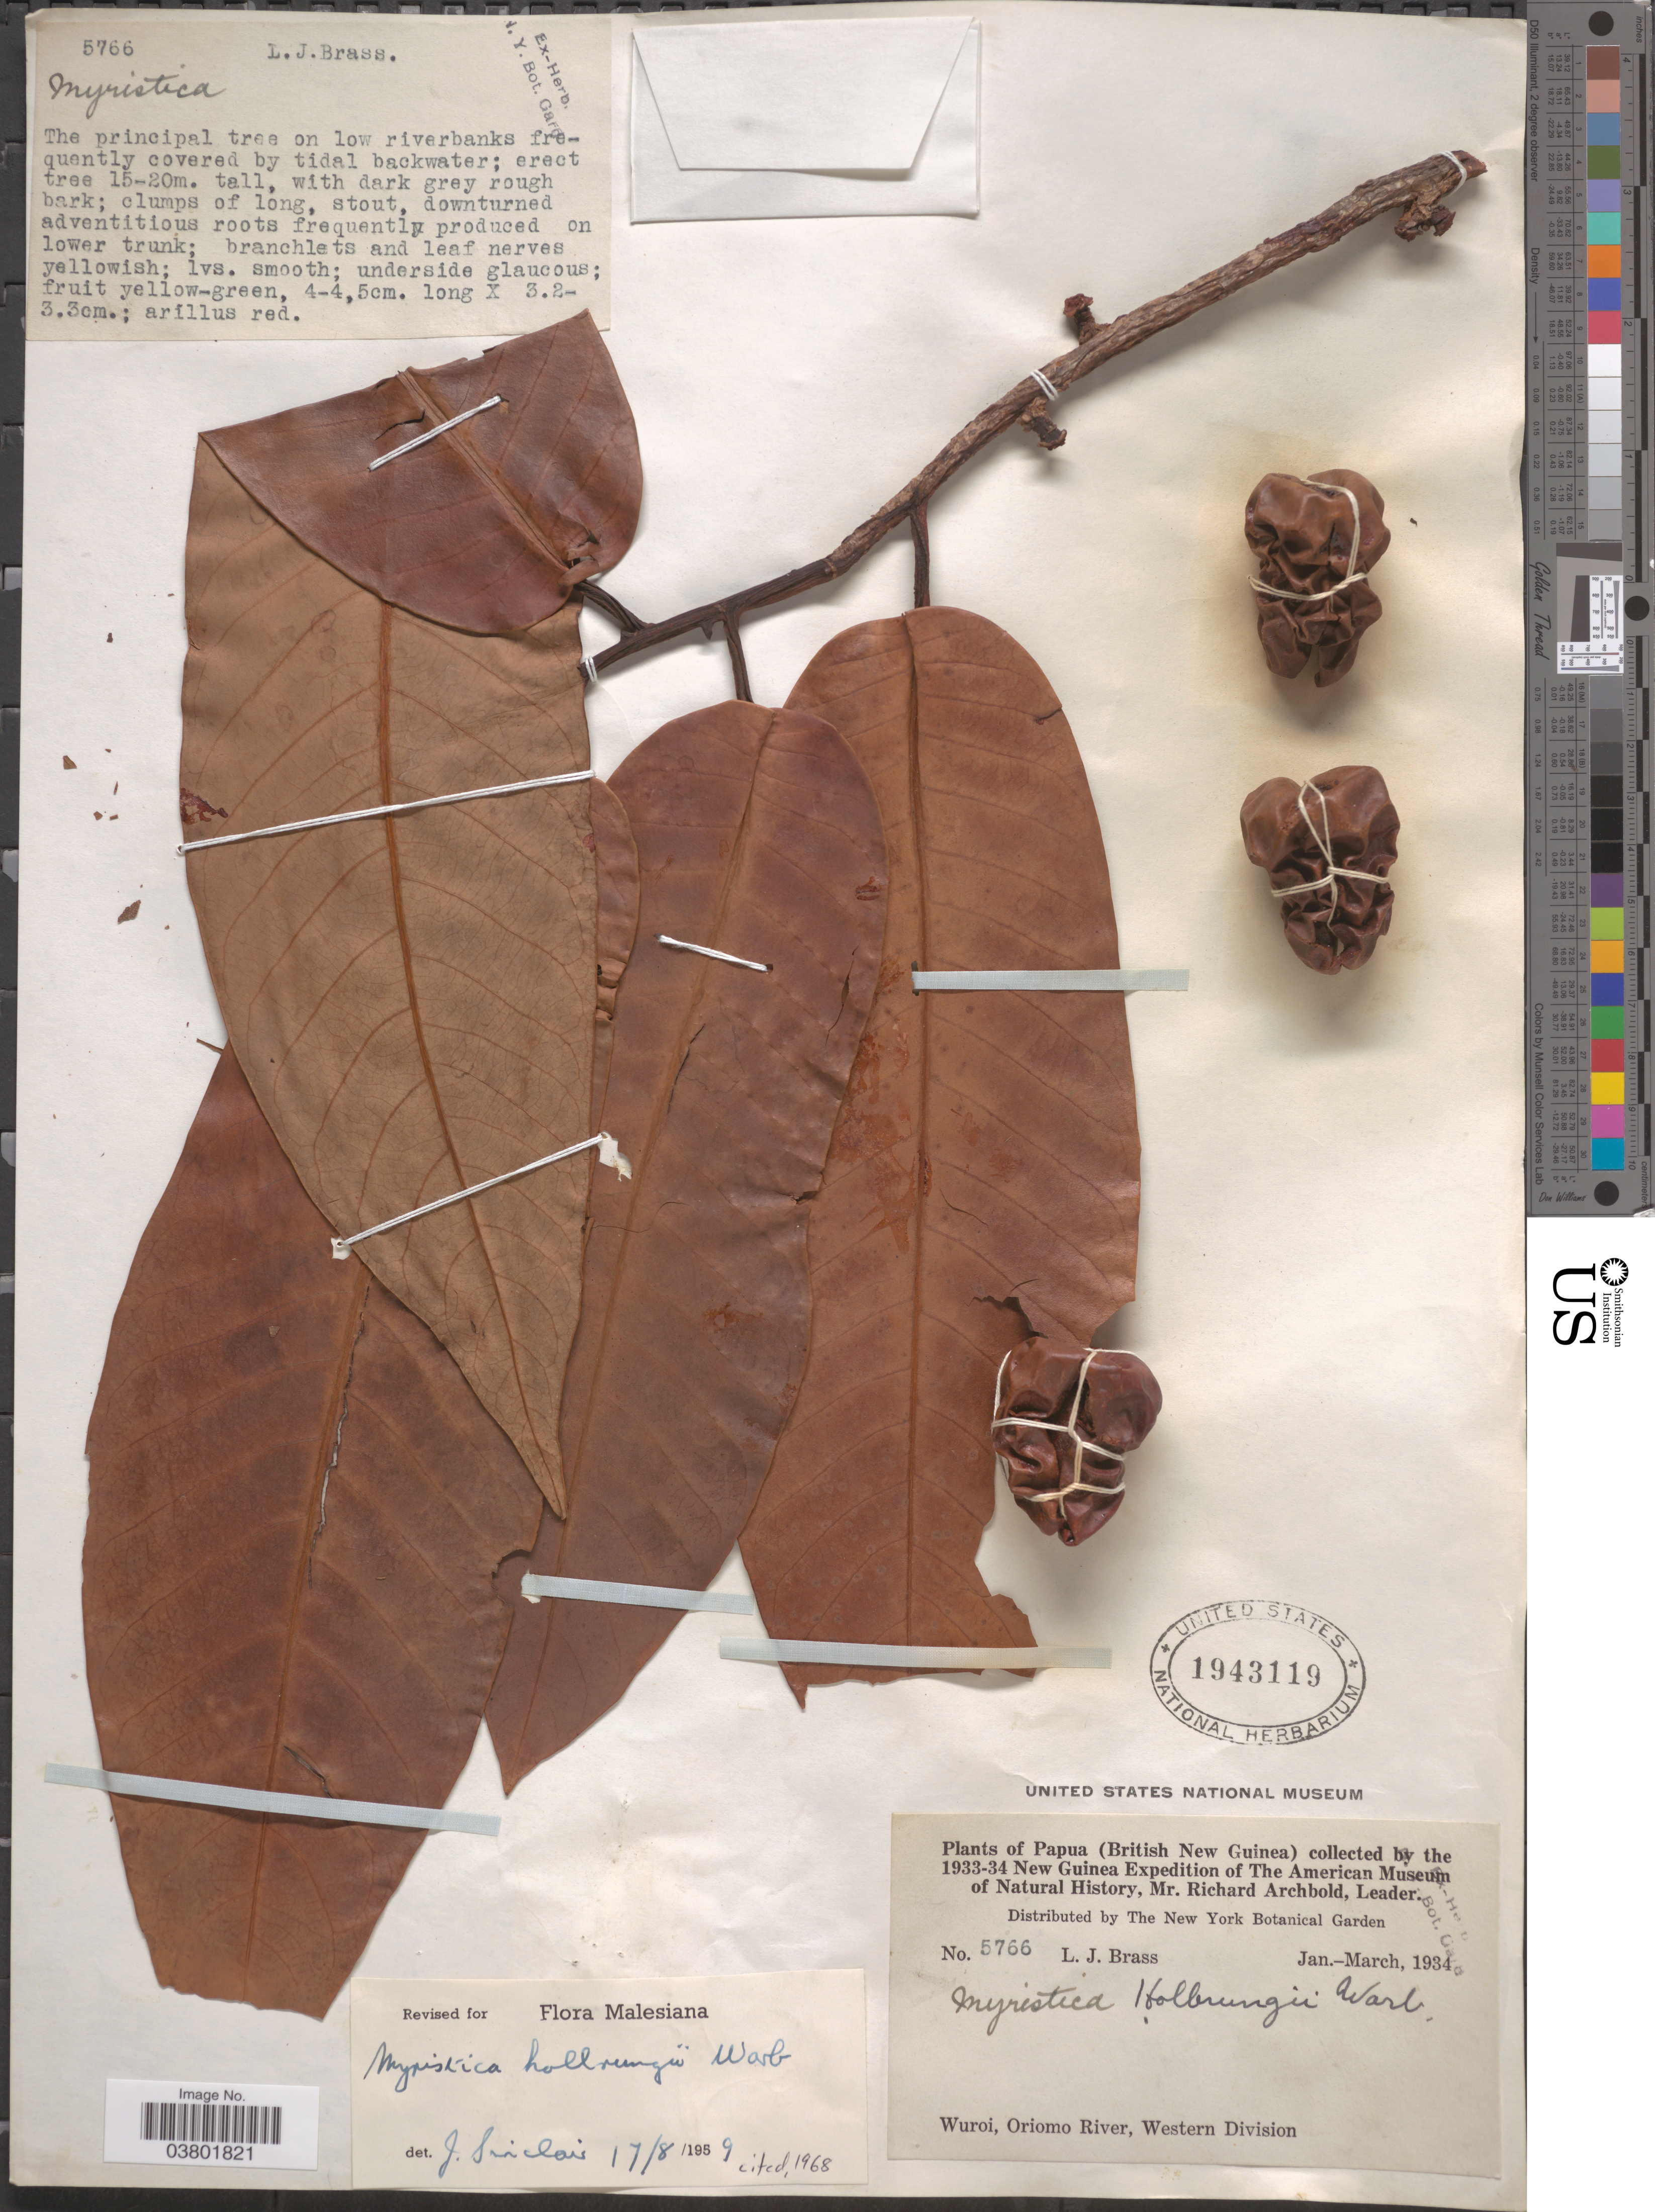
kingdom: Plantae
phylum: Tracheophyta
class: Magnoliopsida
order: Magnoliales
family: Myristicaceae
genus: Myristica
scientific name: Myristica hollrungii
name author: Warb.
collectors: L. J. Brass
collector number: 5766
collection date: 1934-01/1934-03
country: Papua New Guinea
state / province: Manus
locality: Papua (British New Guinea). Wuroi, Oriomo River, Western Division.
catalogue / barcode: US 1943119